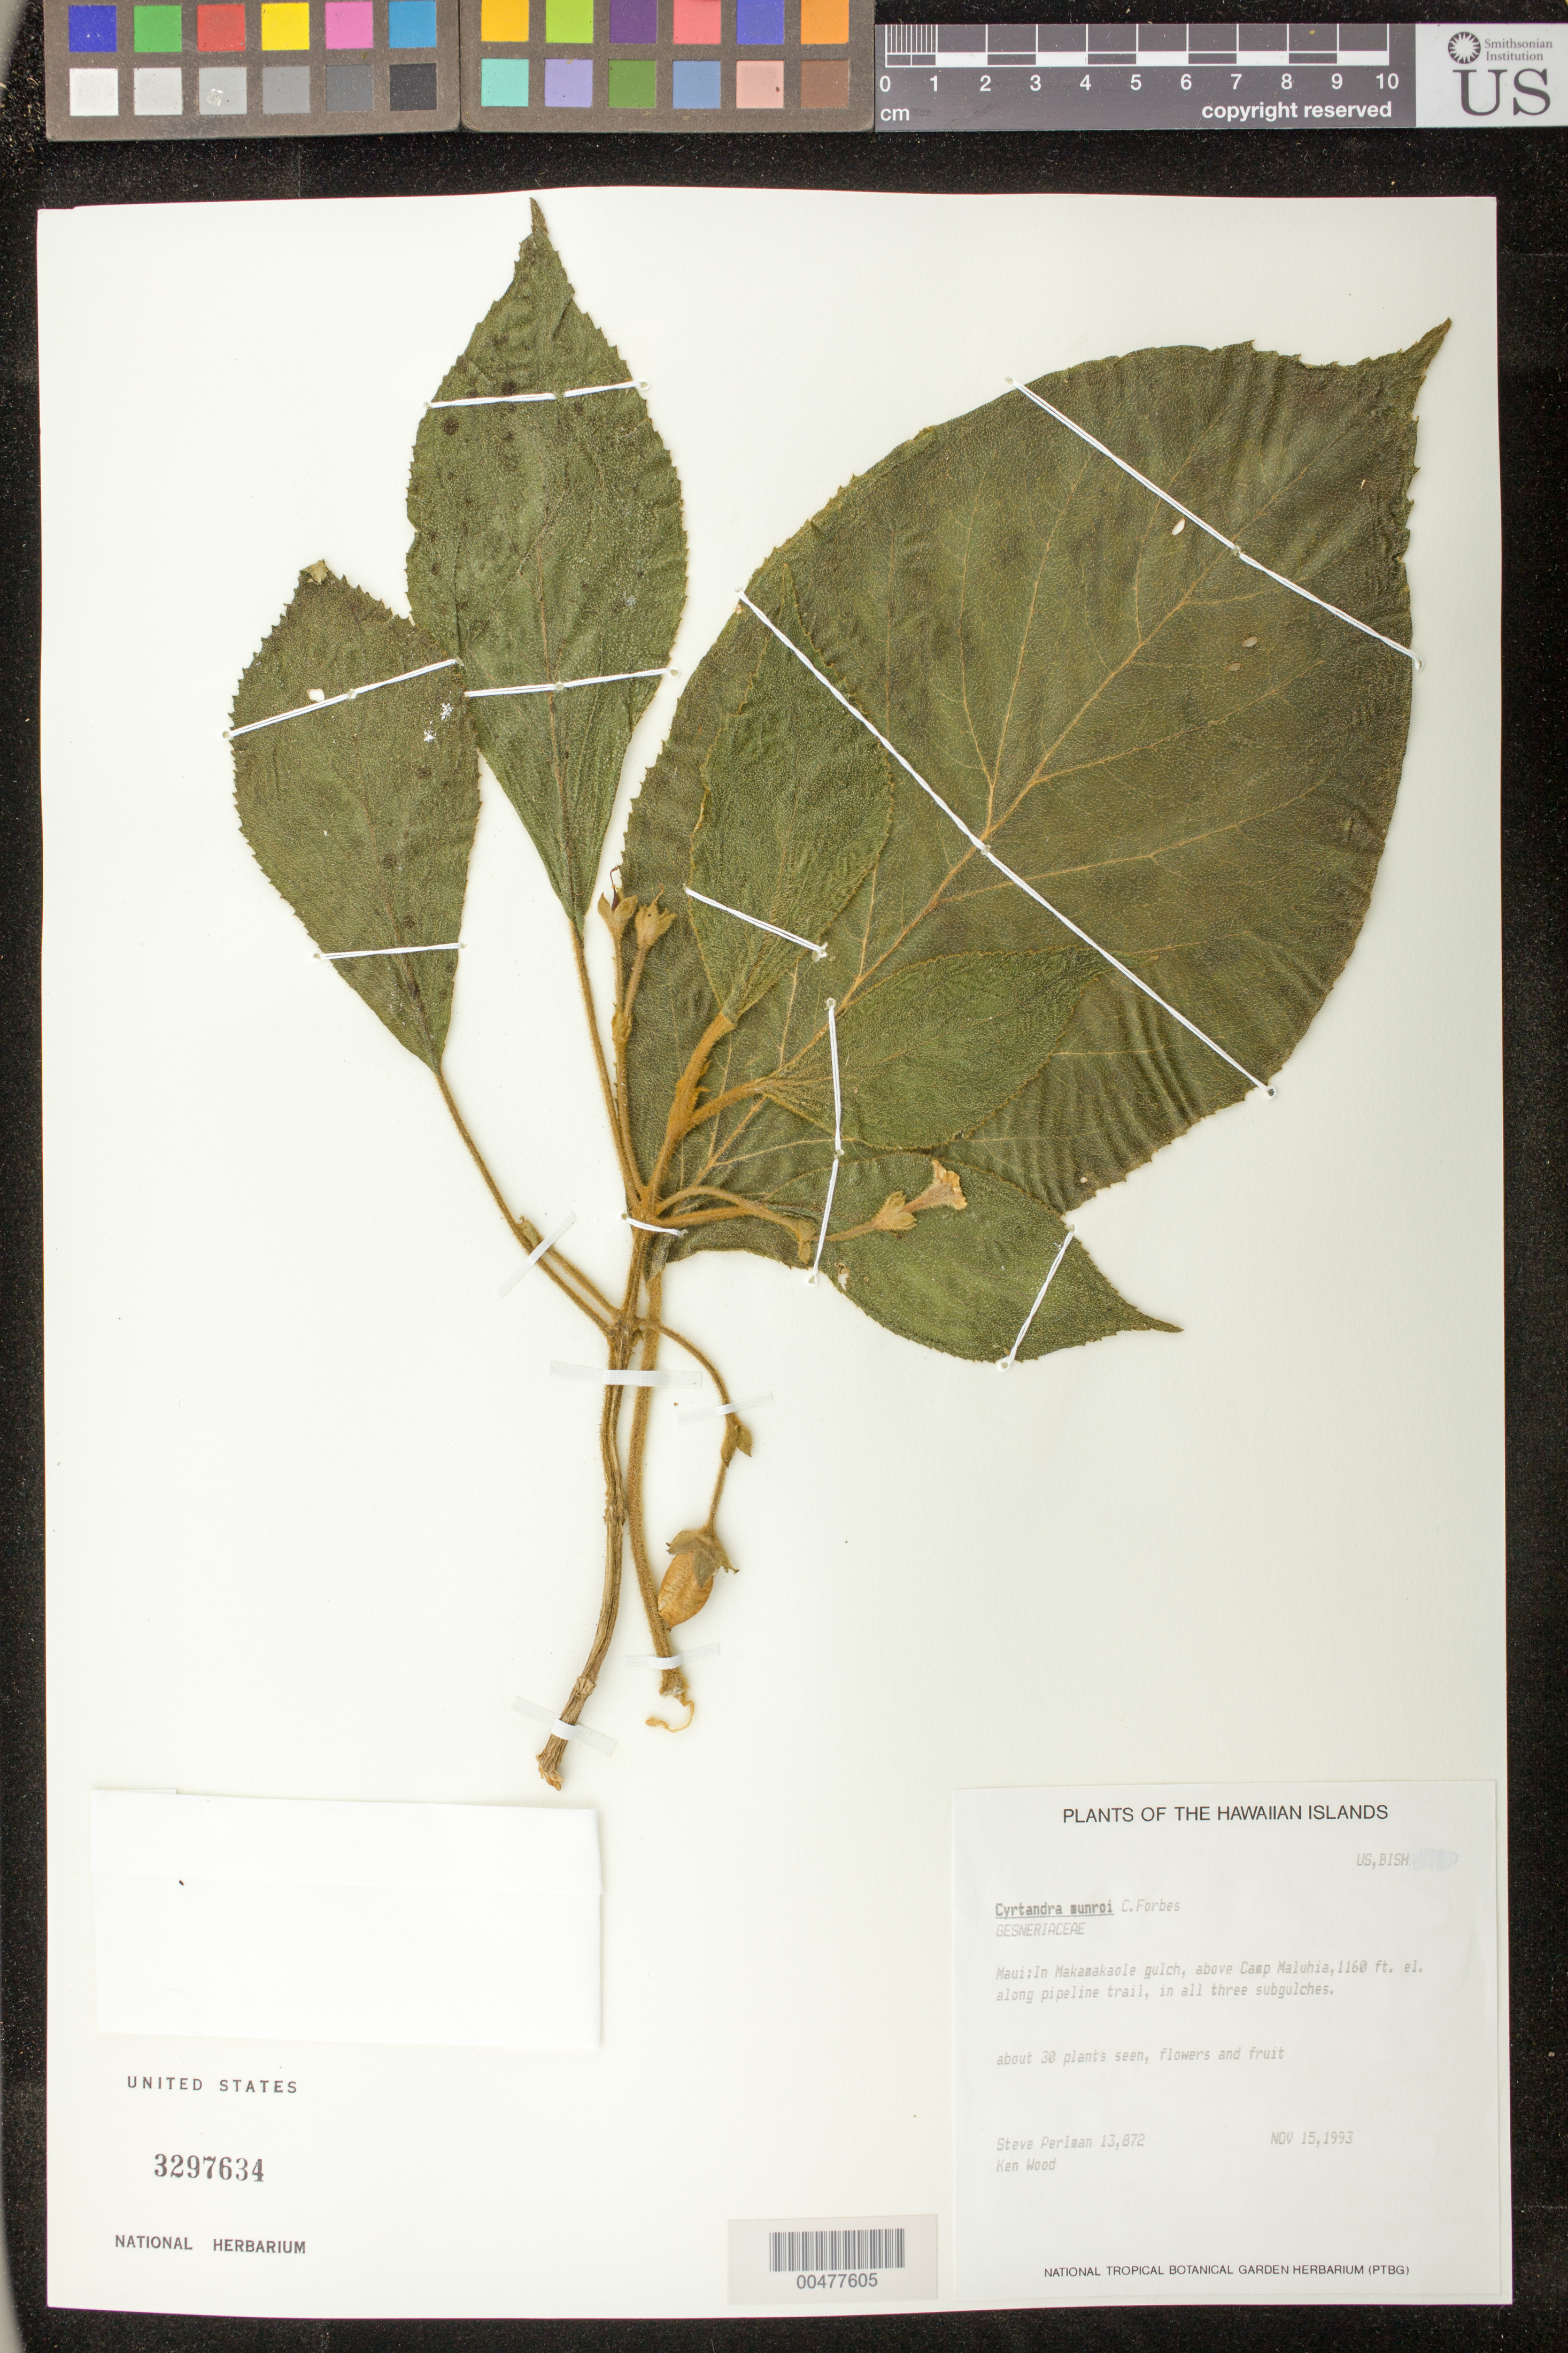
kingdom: Plantae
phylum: Tracheophyta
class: Magnoliopsida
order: Lamiales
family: Gesneriaceae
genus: Cyrtandra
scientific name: Cyrtandra munroi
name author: C.N. Forbes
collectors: S. P. Perlman & K. Wood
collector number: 13872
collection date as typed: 15 Nov 1993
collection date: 1993-11-15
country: United States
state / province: Hawaii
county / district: Maui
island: Maui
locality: Makamakaole Gulch, above Camp Maluhia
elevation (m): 354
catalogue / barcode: US 3297634